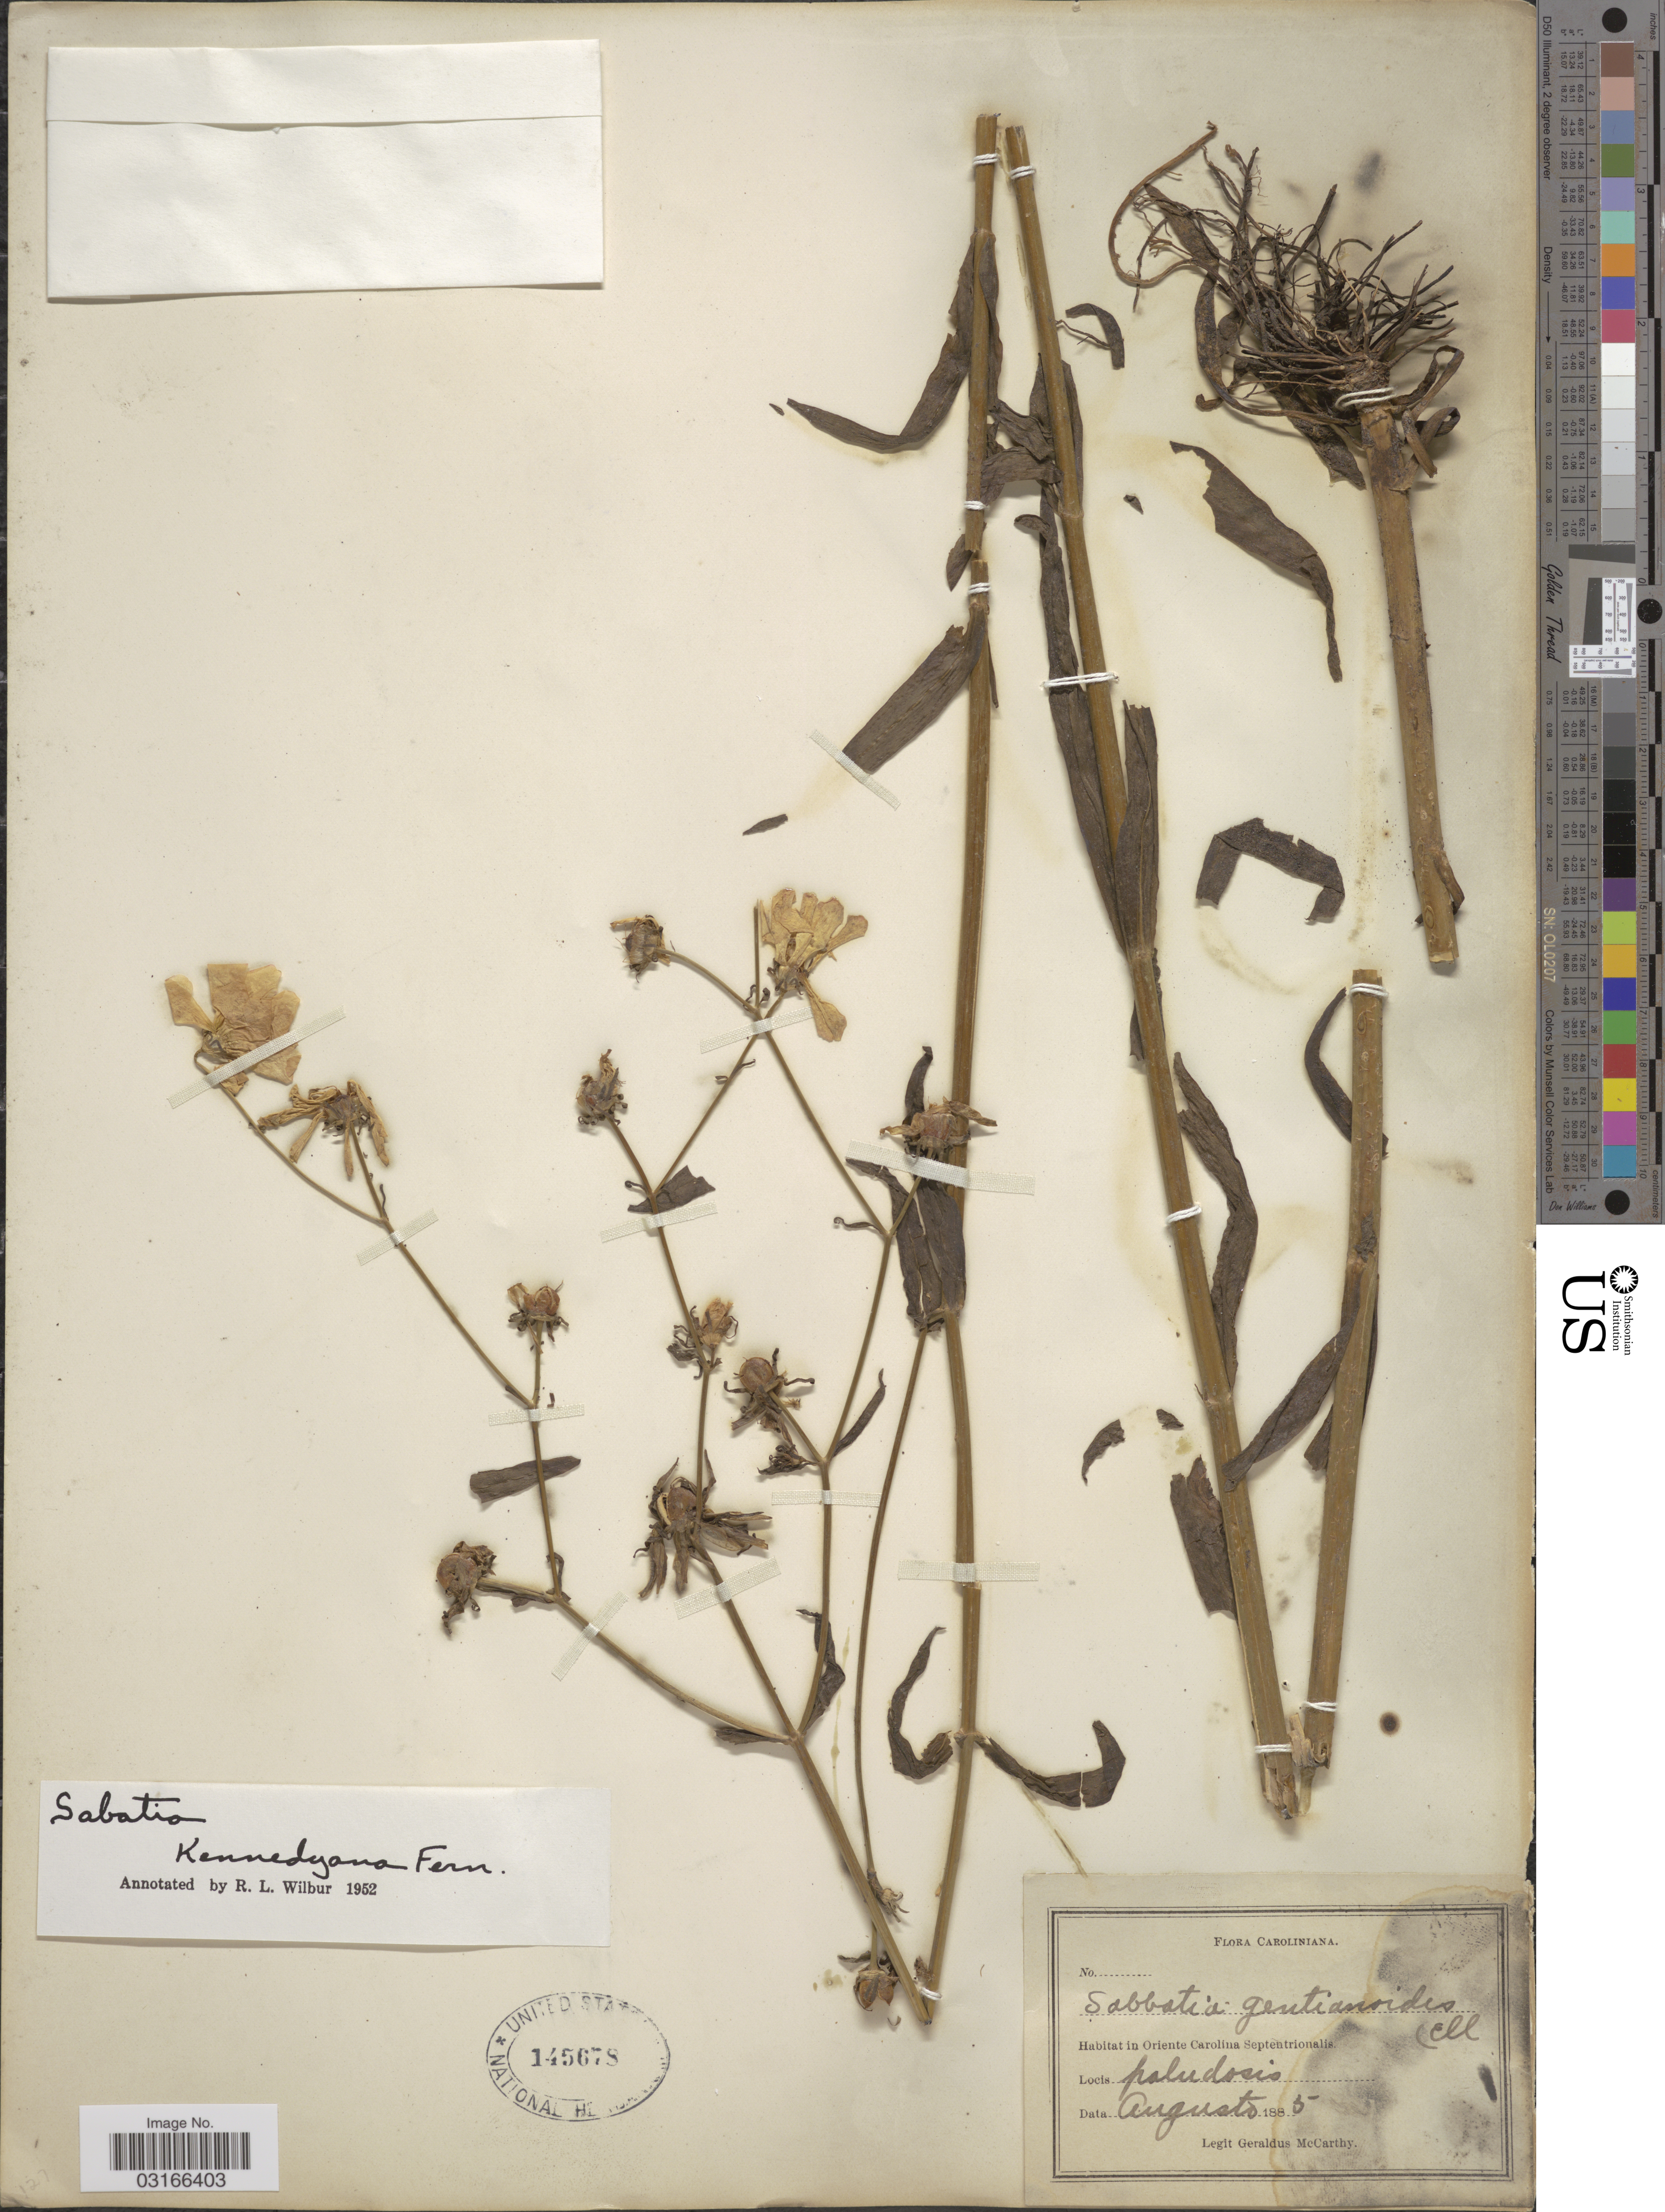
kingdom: Plantae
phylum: Tracheophyta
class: Magnoliopsida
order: Gentianales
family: Gentianaceae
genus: Sabatia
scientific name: Sabatia campestris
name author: Nutt.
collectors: M. McCarthy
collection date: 1885-08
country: United States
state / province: North Carolina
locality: Caroliniana. In Oriente Carolina Septentrionalis. Paludosis.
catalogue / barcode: US 145678